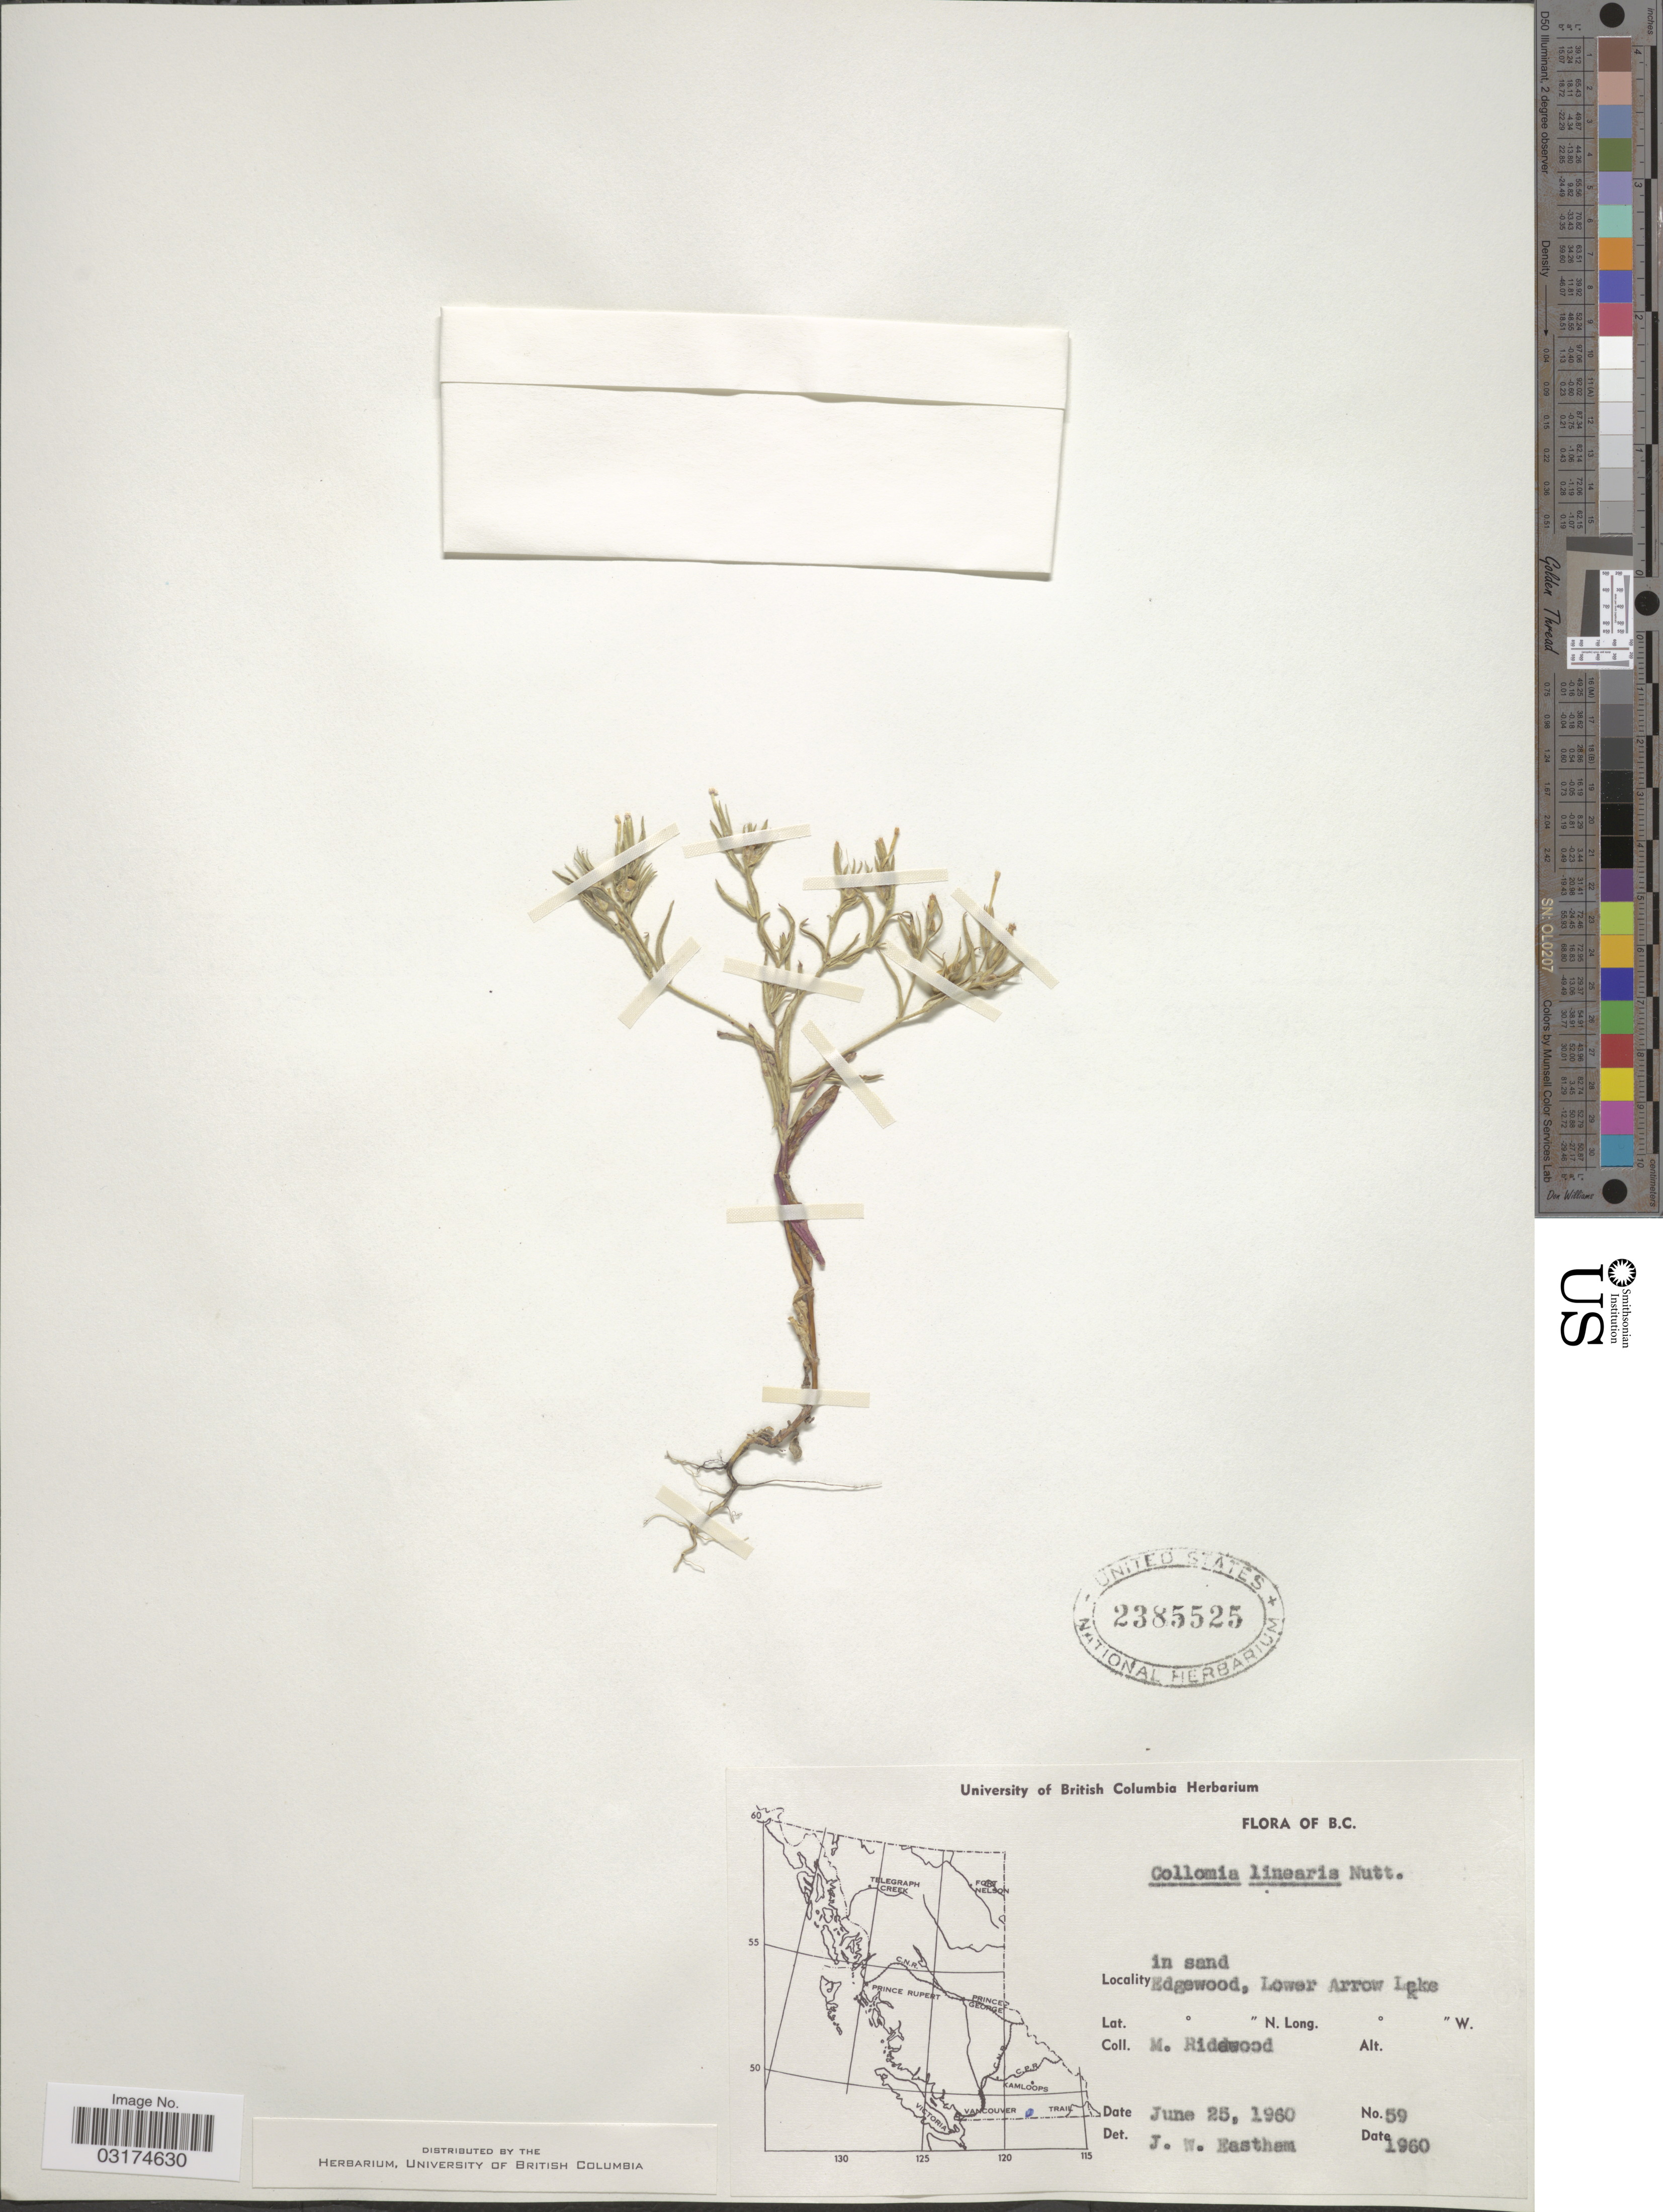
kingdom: Plantae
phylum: Tracheophyta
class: Magnoliopsida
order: Ericales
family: Polemoniaceae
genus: Collomia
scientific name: Collomia linearis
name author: Nutt.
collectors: M. Ridewood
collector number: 59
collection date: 1960-06-25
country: Canada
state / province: British Columbia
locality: Edgewood, Lower Arrow Lake.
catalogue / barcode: US 2385525